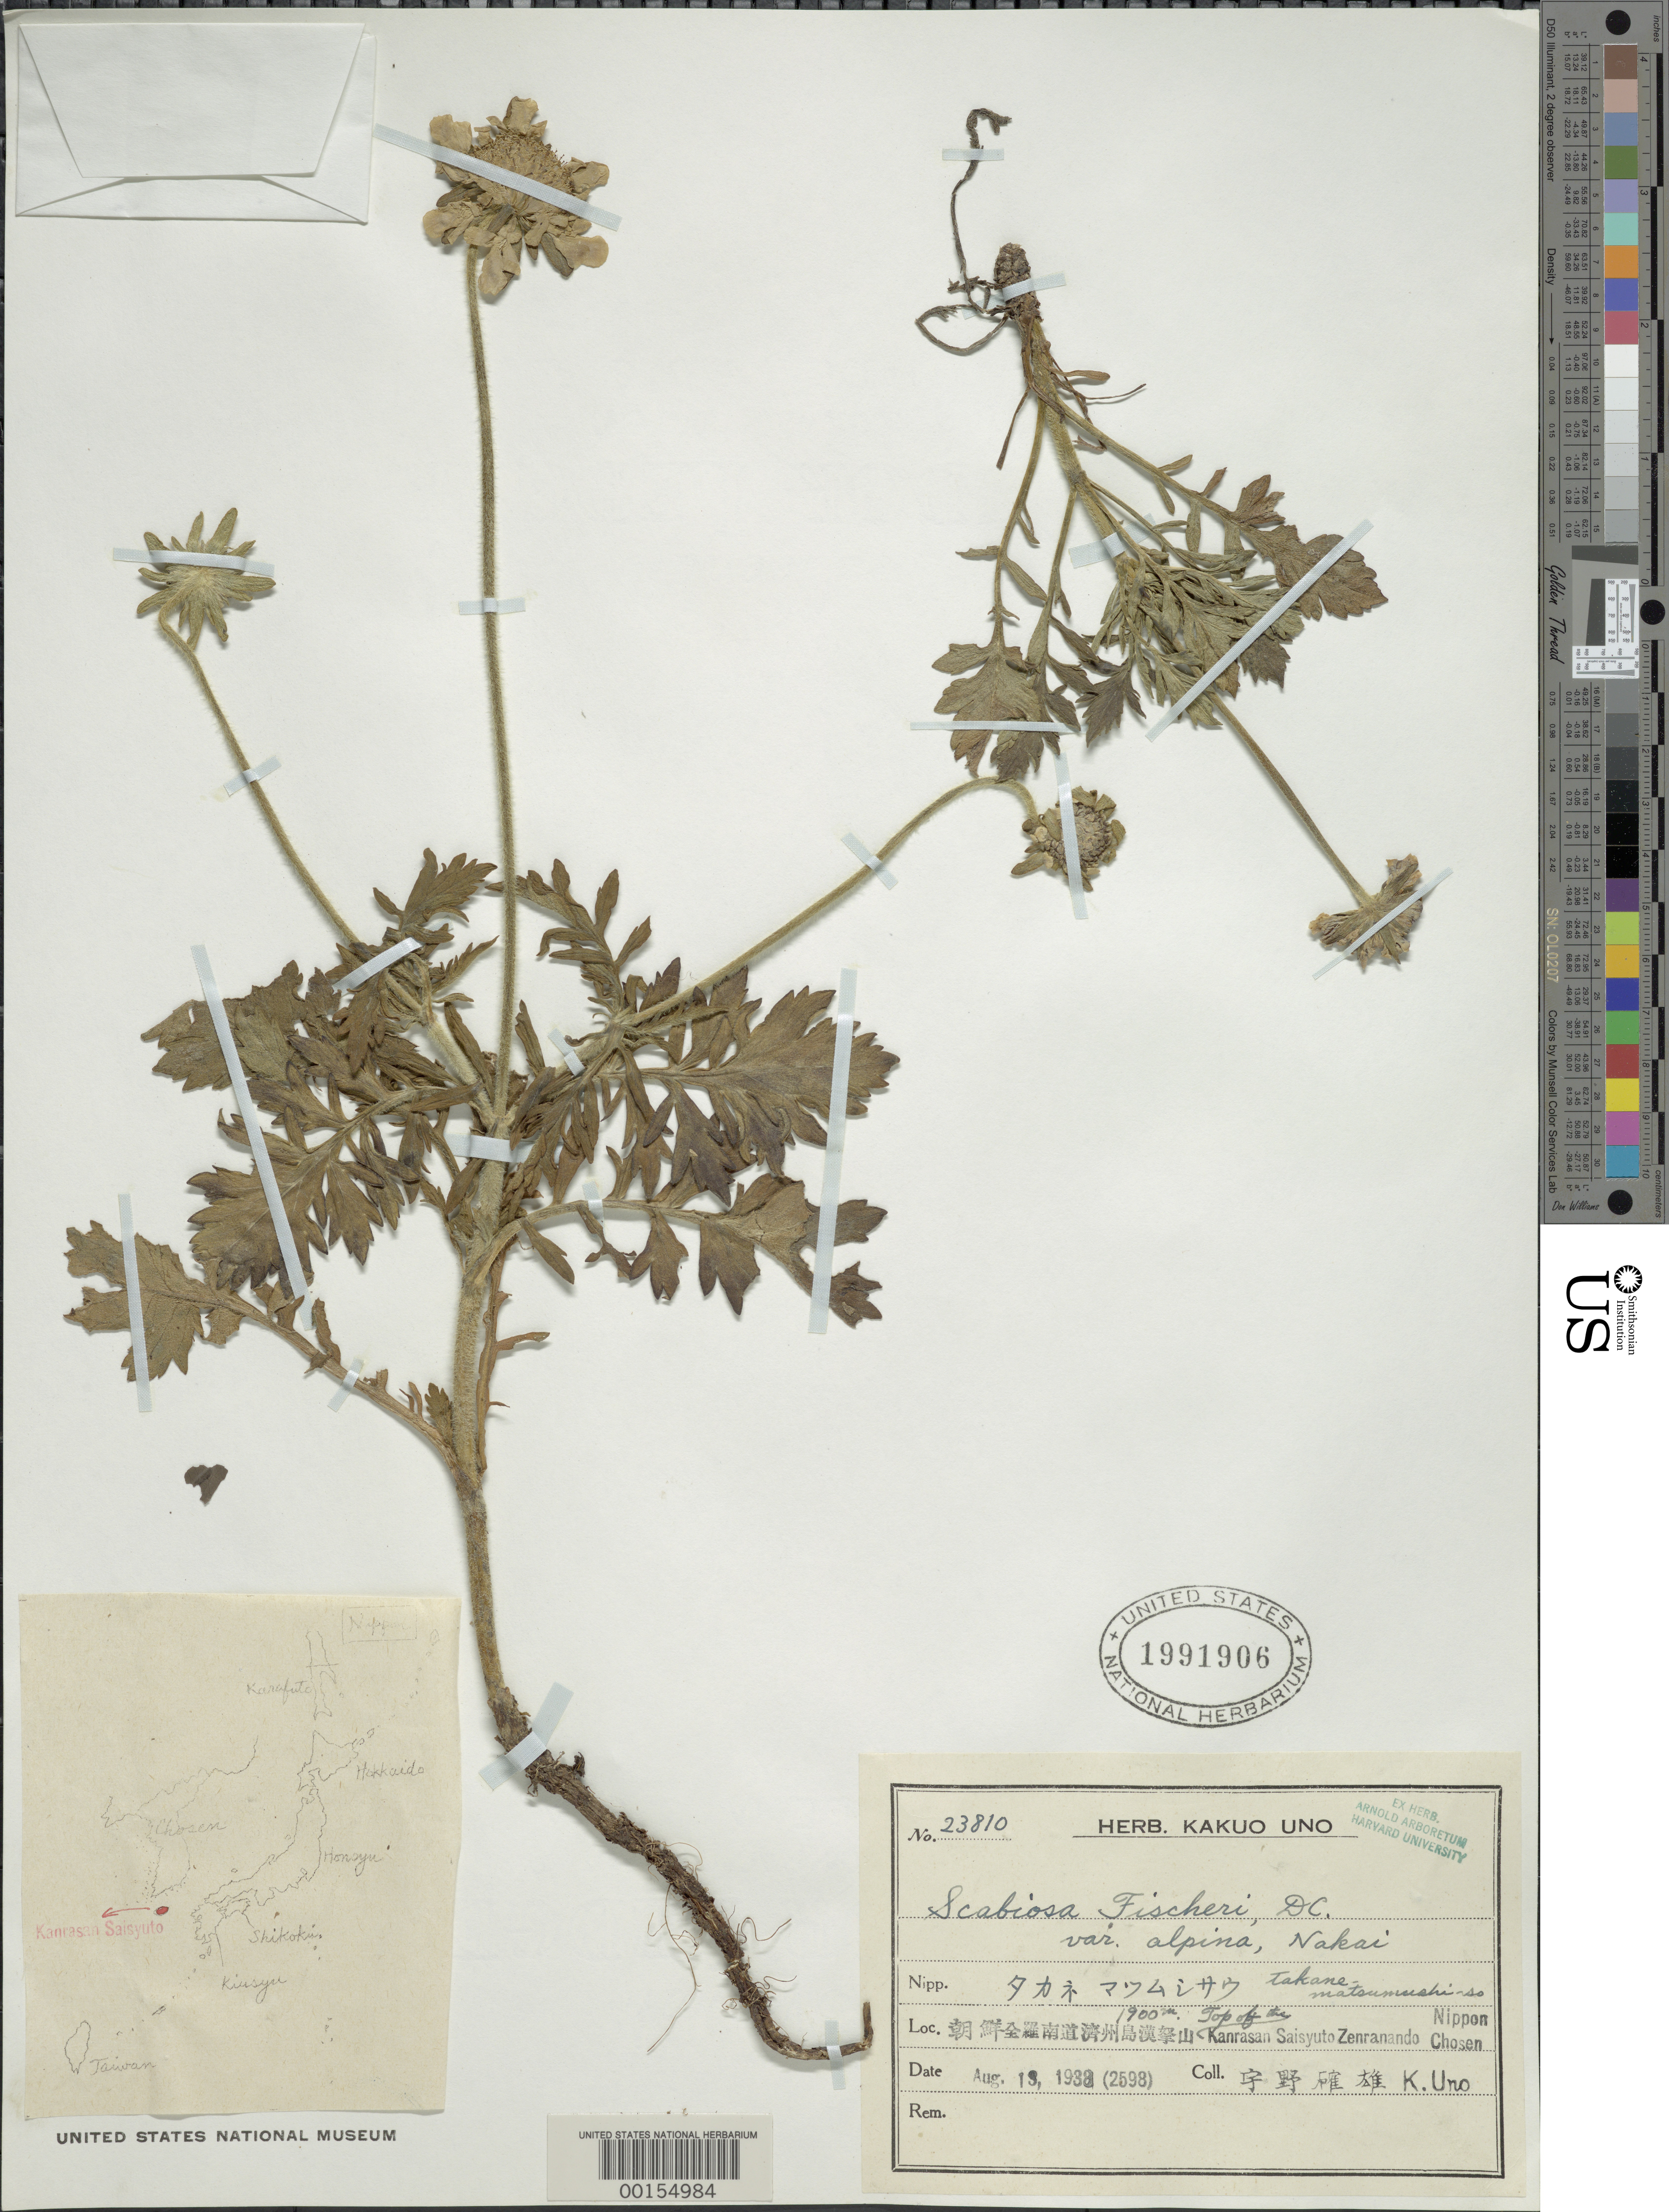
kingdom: Plantae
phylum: Tracheophyta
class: Magnoliopsida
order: Dipsacales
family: Caprifoliaceae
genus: Scabiosa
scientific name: Scabiosa fischerii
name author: DC.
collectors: K. Uno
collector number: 23810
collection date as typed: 13 Aug 1938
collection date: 1938-08-13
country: Japan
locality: Kanrasan Saisyuto Zenranando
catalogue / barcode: US 1991906